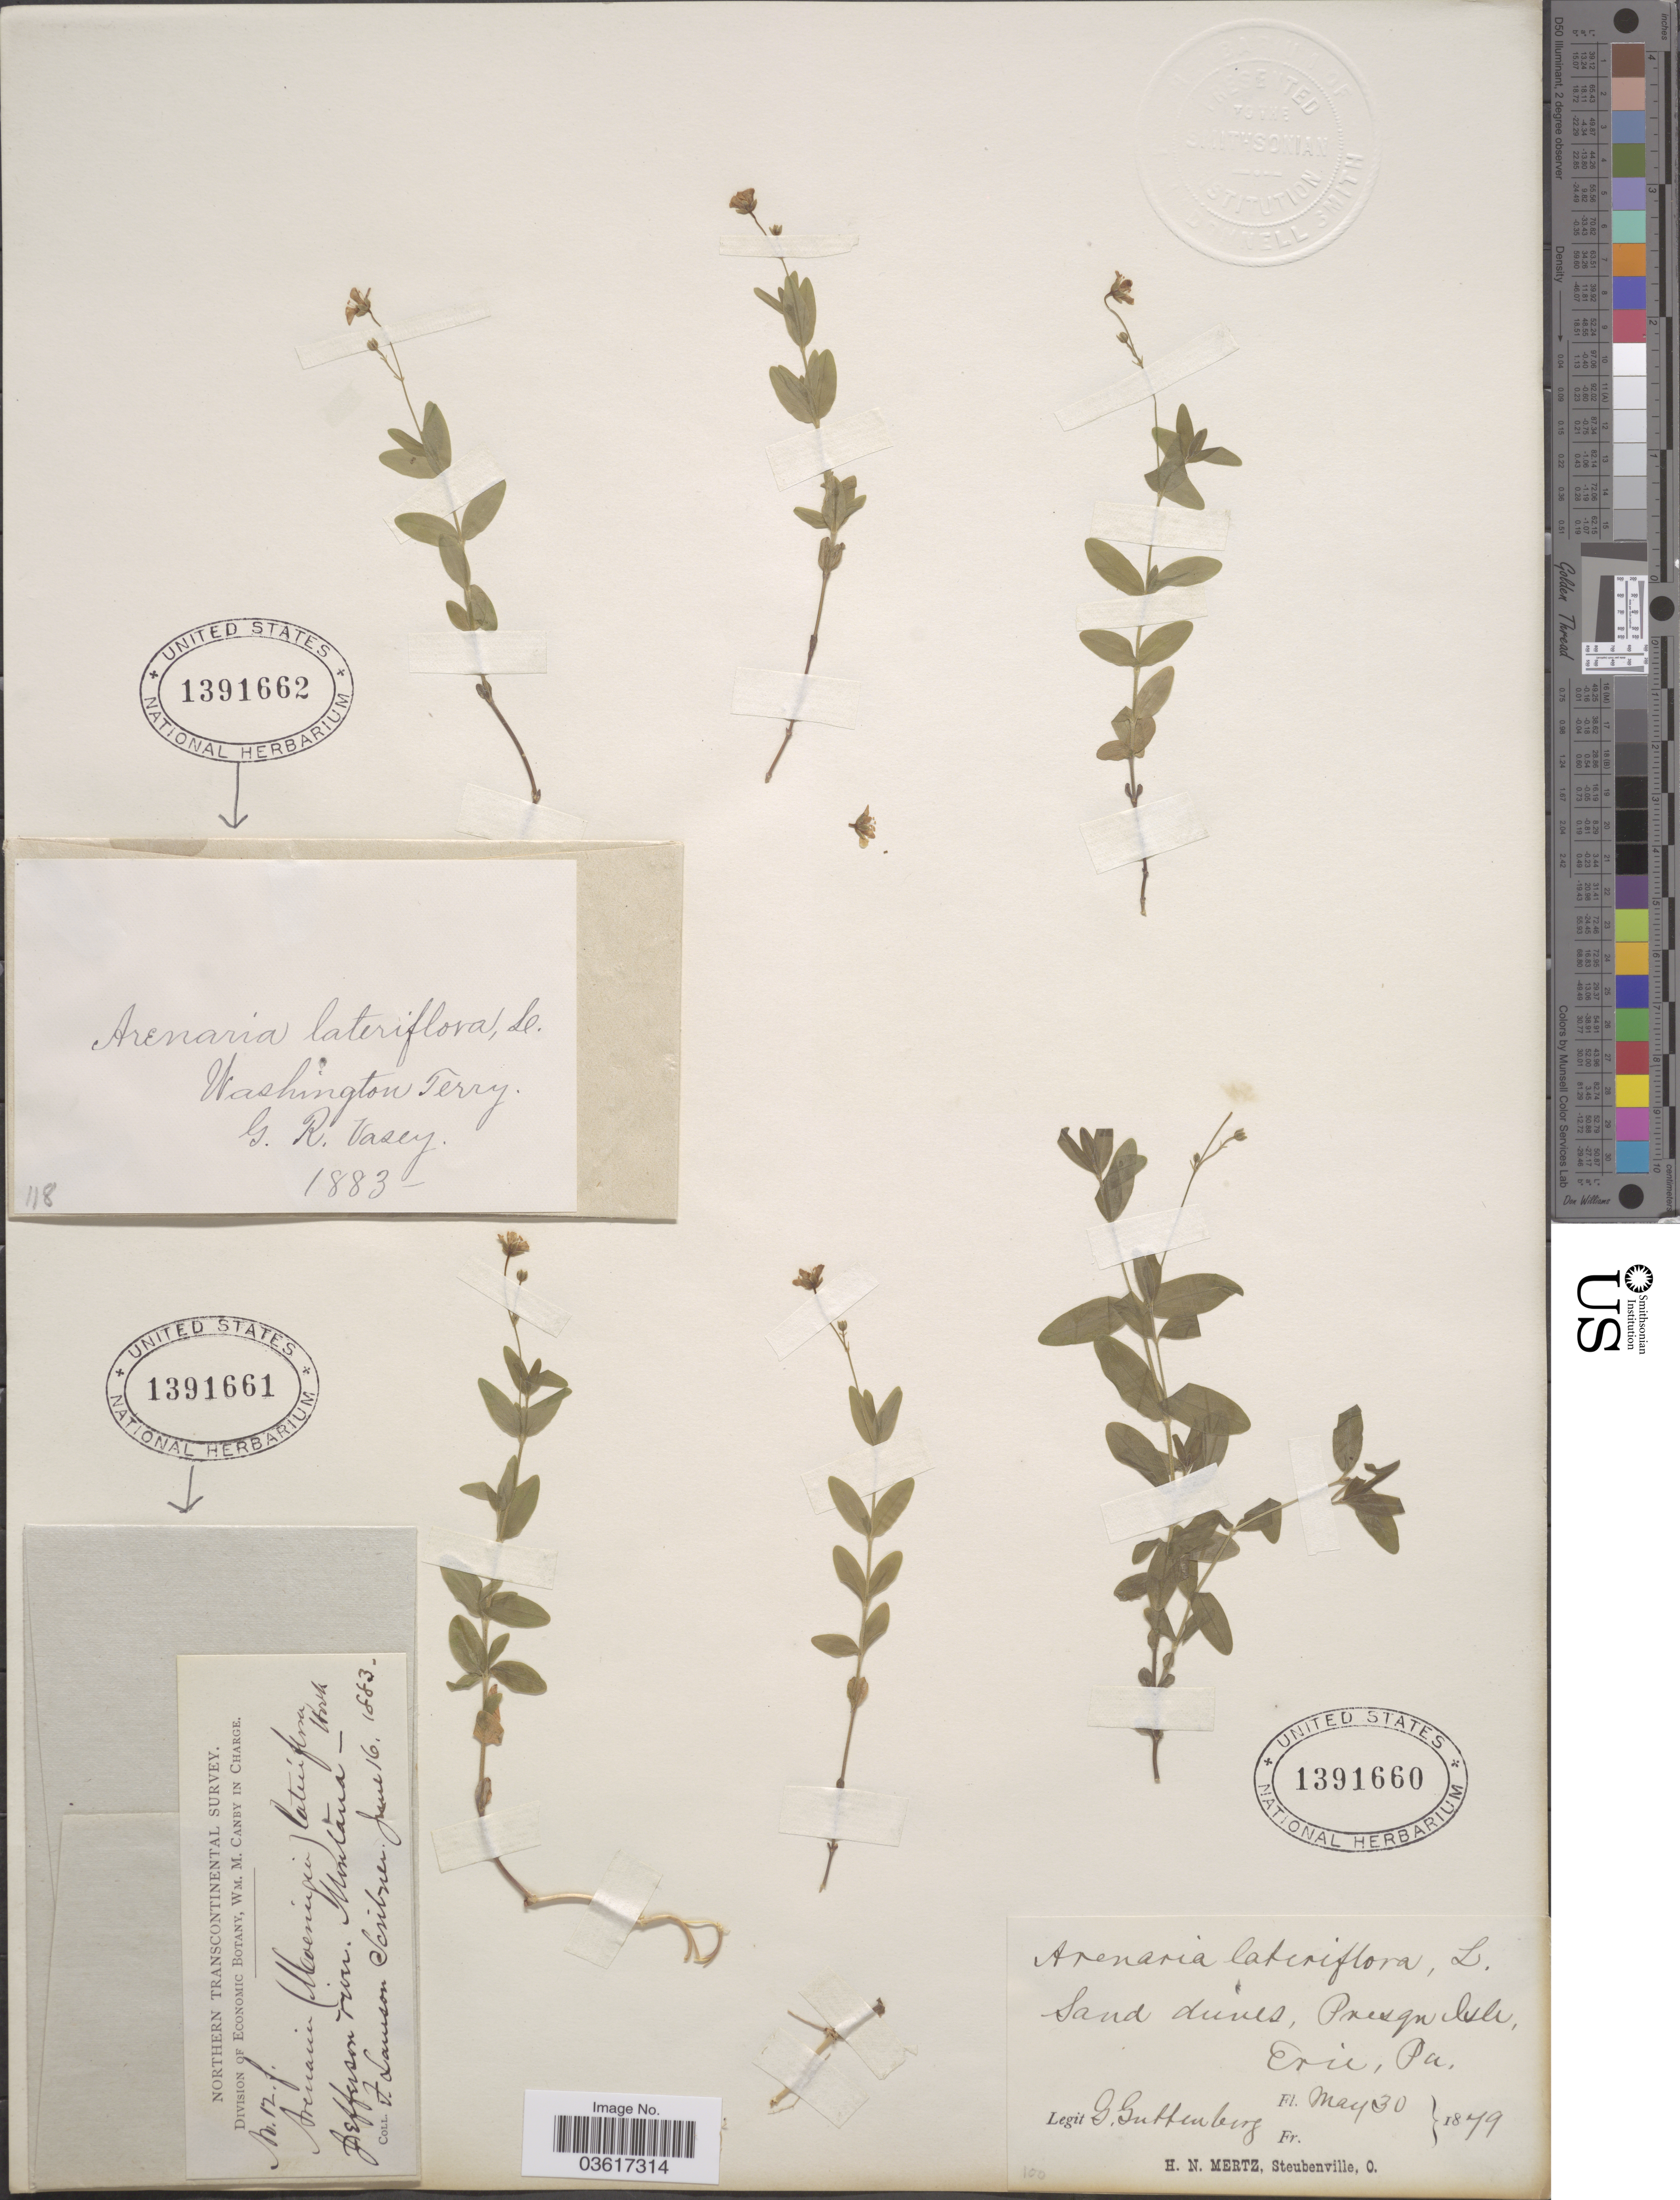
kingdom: Plantae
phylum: Tracheophyta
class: Magnoliopsida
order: Caryophyllales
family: Caryophyllaceae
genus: Moehringia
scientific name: Moehringia lateriflora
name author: (L.) Fenzl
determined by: Strong, Mark T., (BOT), Smithsonian Institution - National Museum of Natural History (UNITED STATES)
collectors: G. R. Vasey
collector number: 118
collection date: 1883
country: United States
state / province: Washington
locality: Washington Terry.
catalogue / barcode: US 1391662